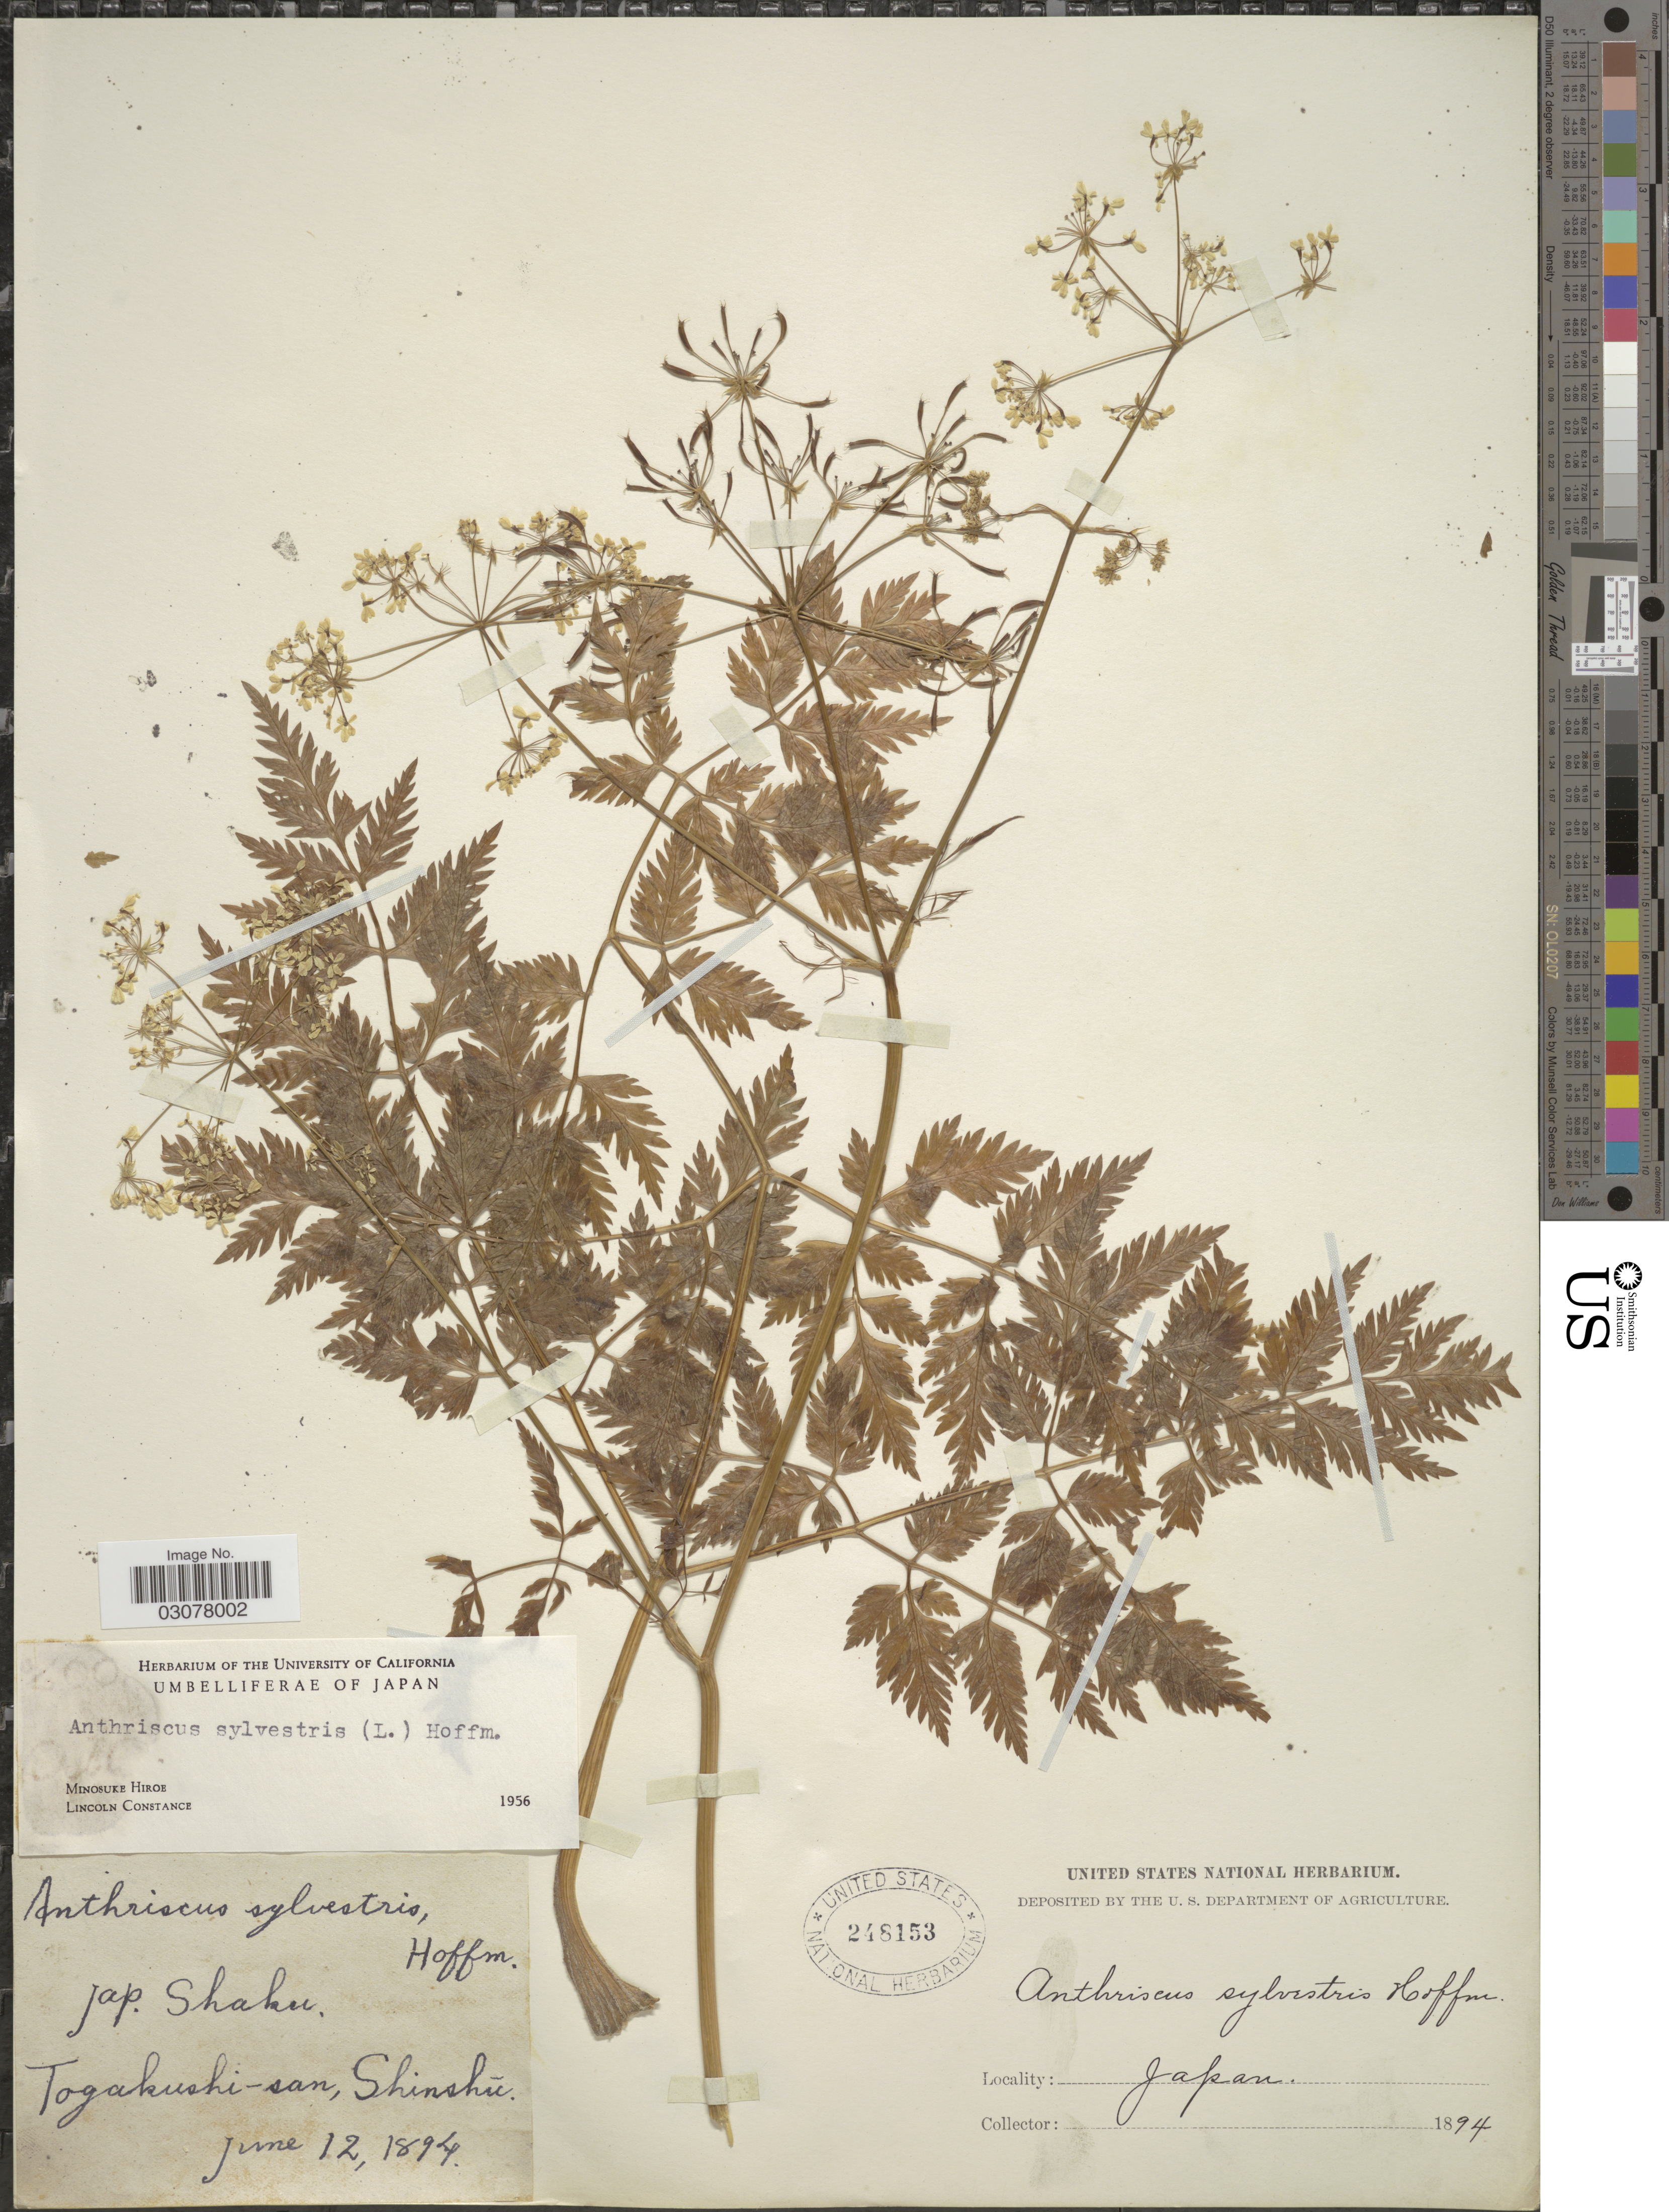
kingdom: Plantae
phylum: Tracheophyta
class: Magnoliopsida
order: Apiales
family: Apiaceae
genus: Anthriscus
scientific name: Anthriscus sylvestris subsp. sylvestris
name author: (L.) Hoffm.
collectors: ex herb. United States National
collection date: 1894-06-12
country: Japan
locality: Togakushi-san, Shinshu.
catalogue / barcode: US 248153